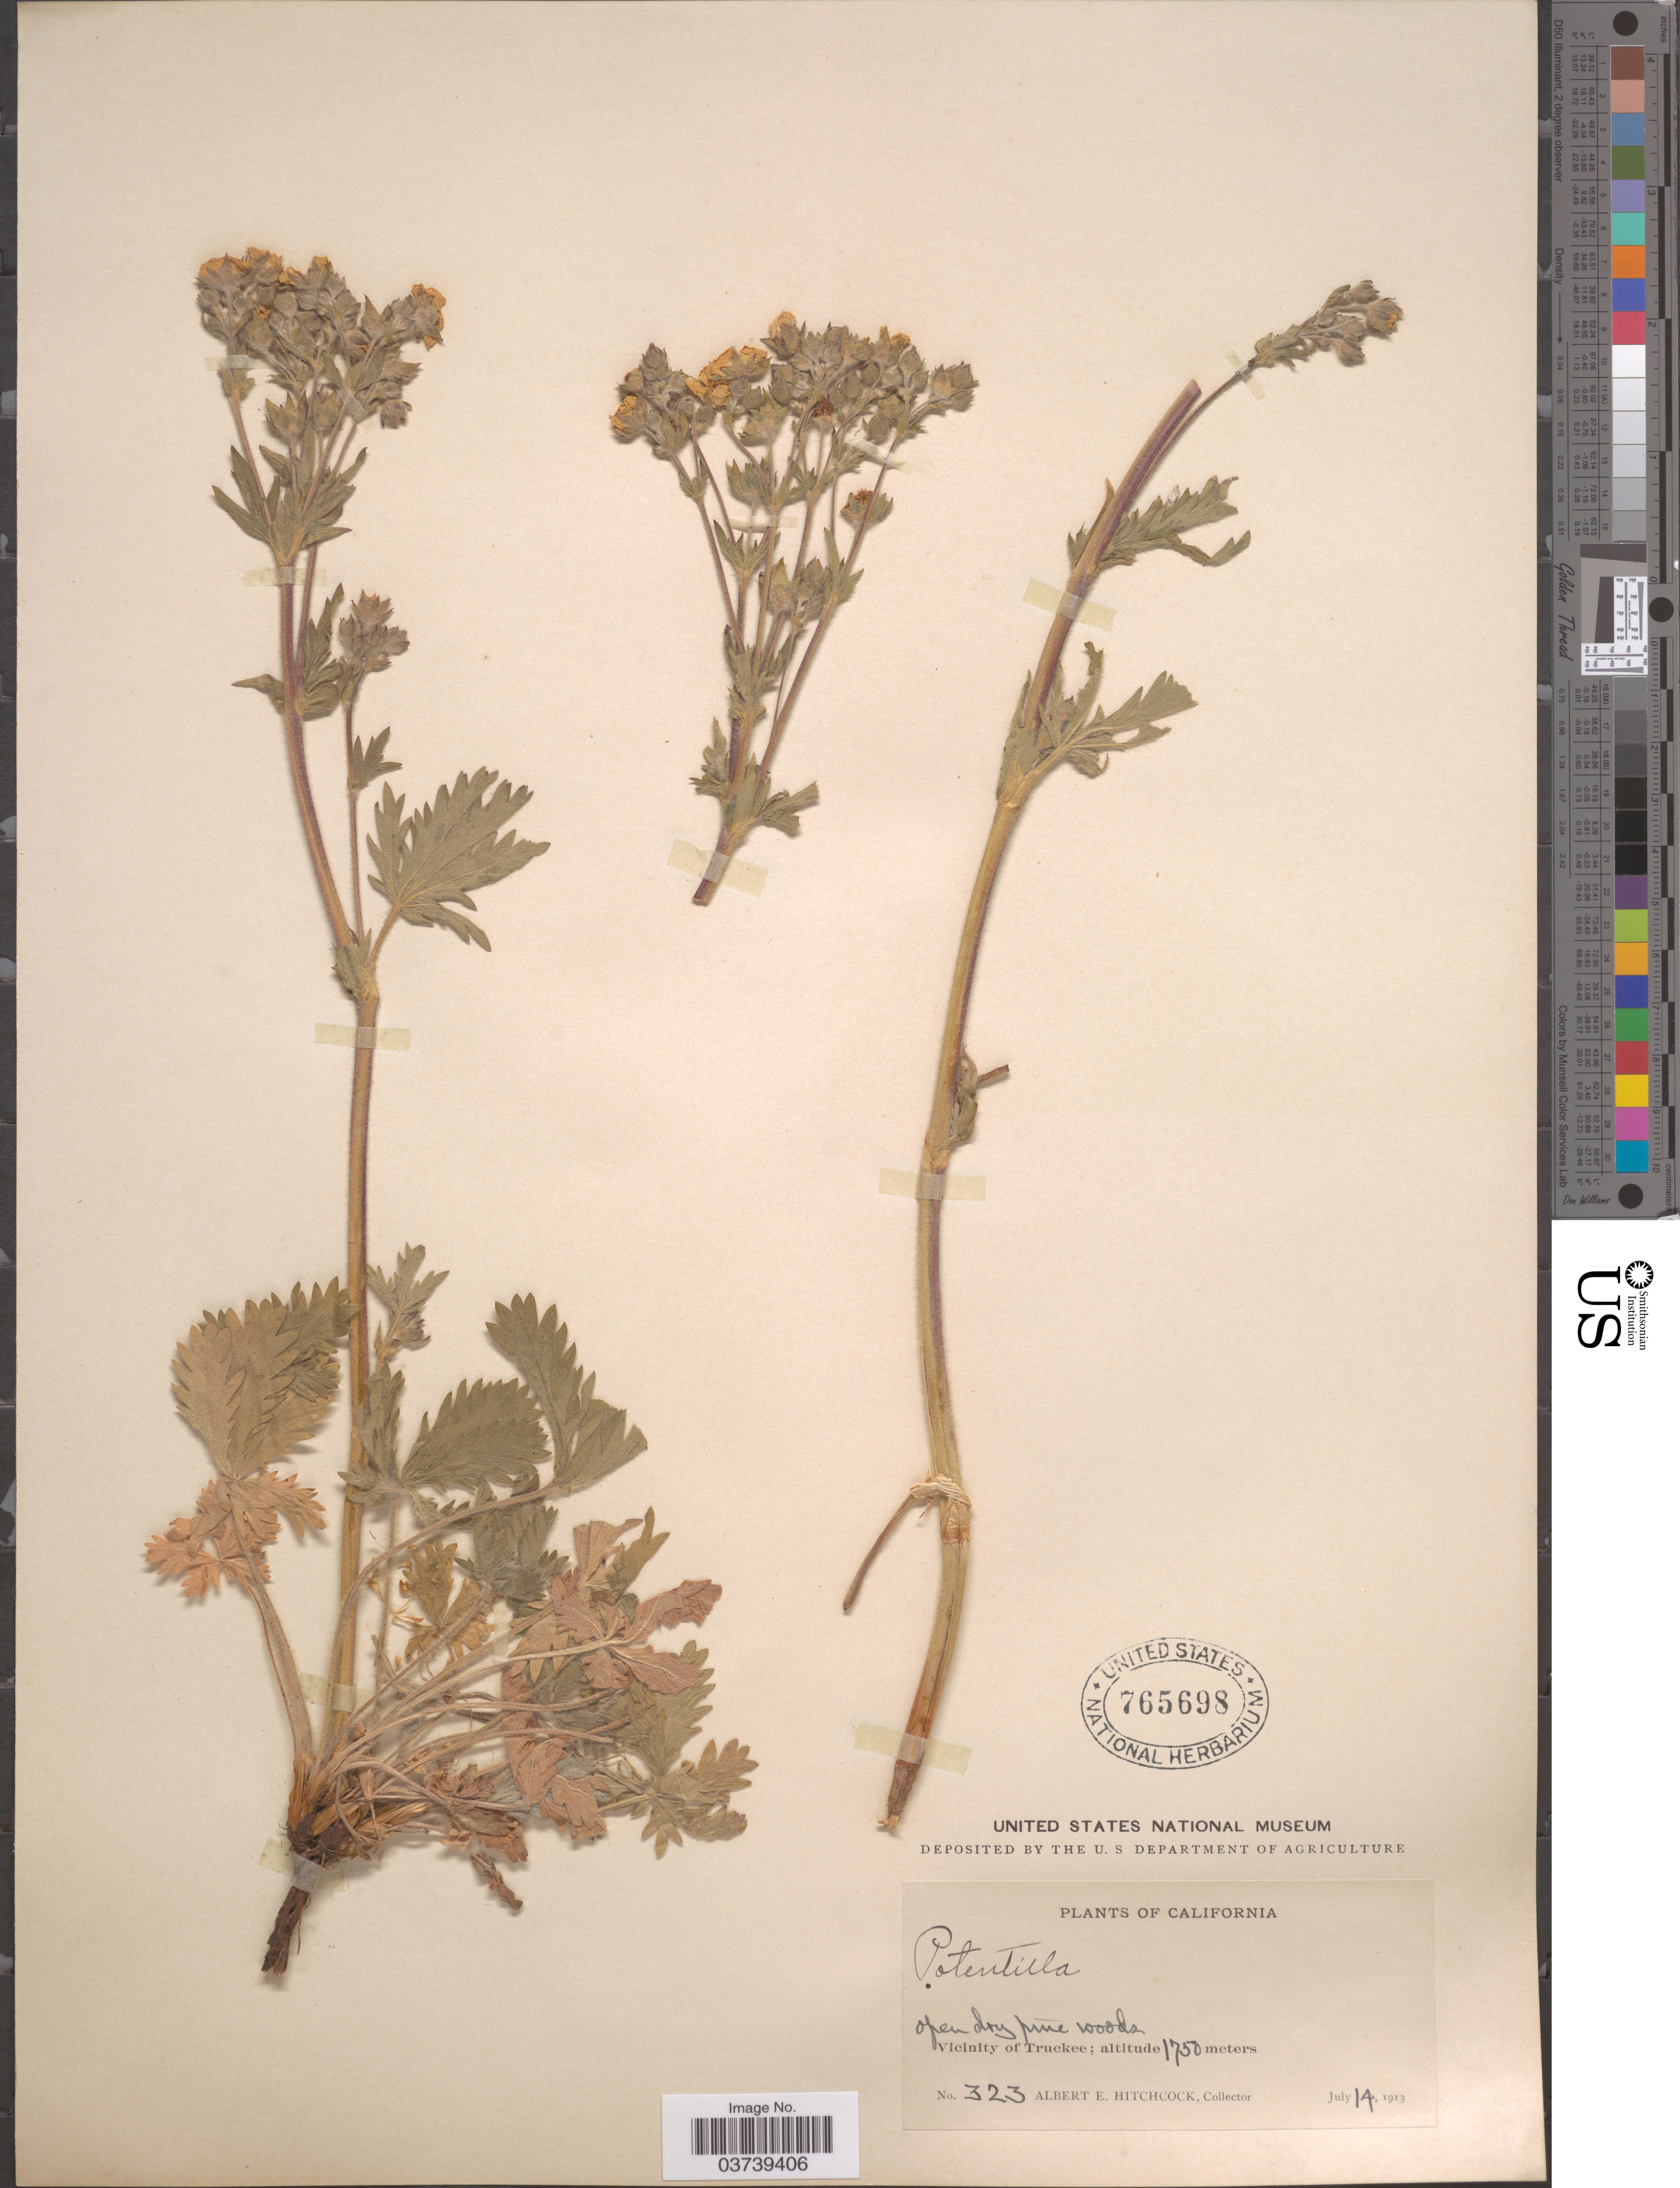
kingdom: Plantae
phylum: Tracheophyta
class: Magnoliopsida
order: Rosales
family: Rosaceae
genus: Potentilla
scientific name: Potentilla sp.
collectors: A. Hitchcock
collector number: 323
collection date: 1913-07-14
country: United States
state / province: California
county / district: Nevada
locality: Vicinity of Truckee.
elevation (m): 1750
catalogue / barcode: US 765698